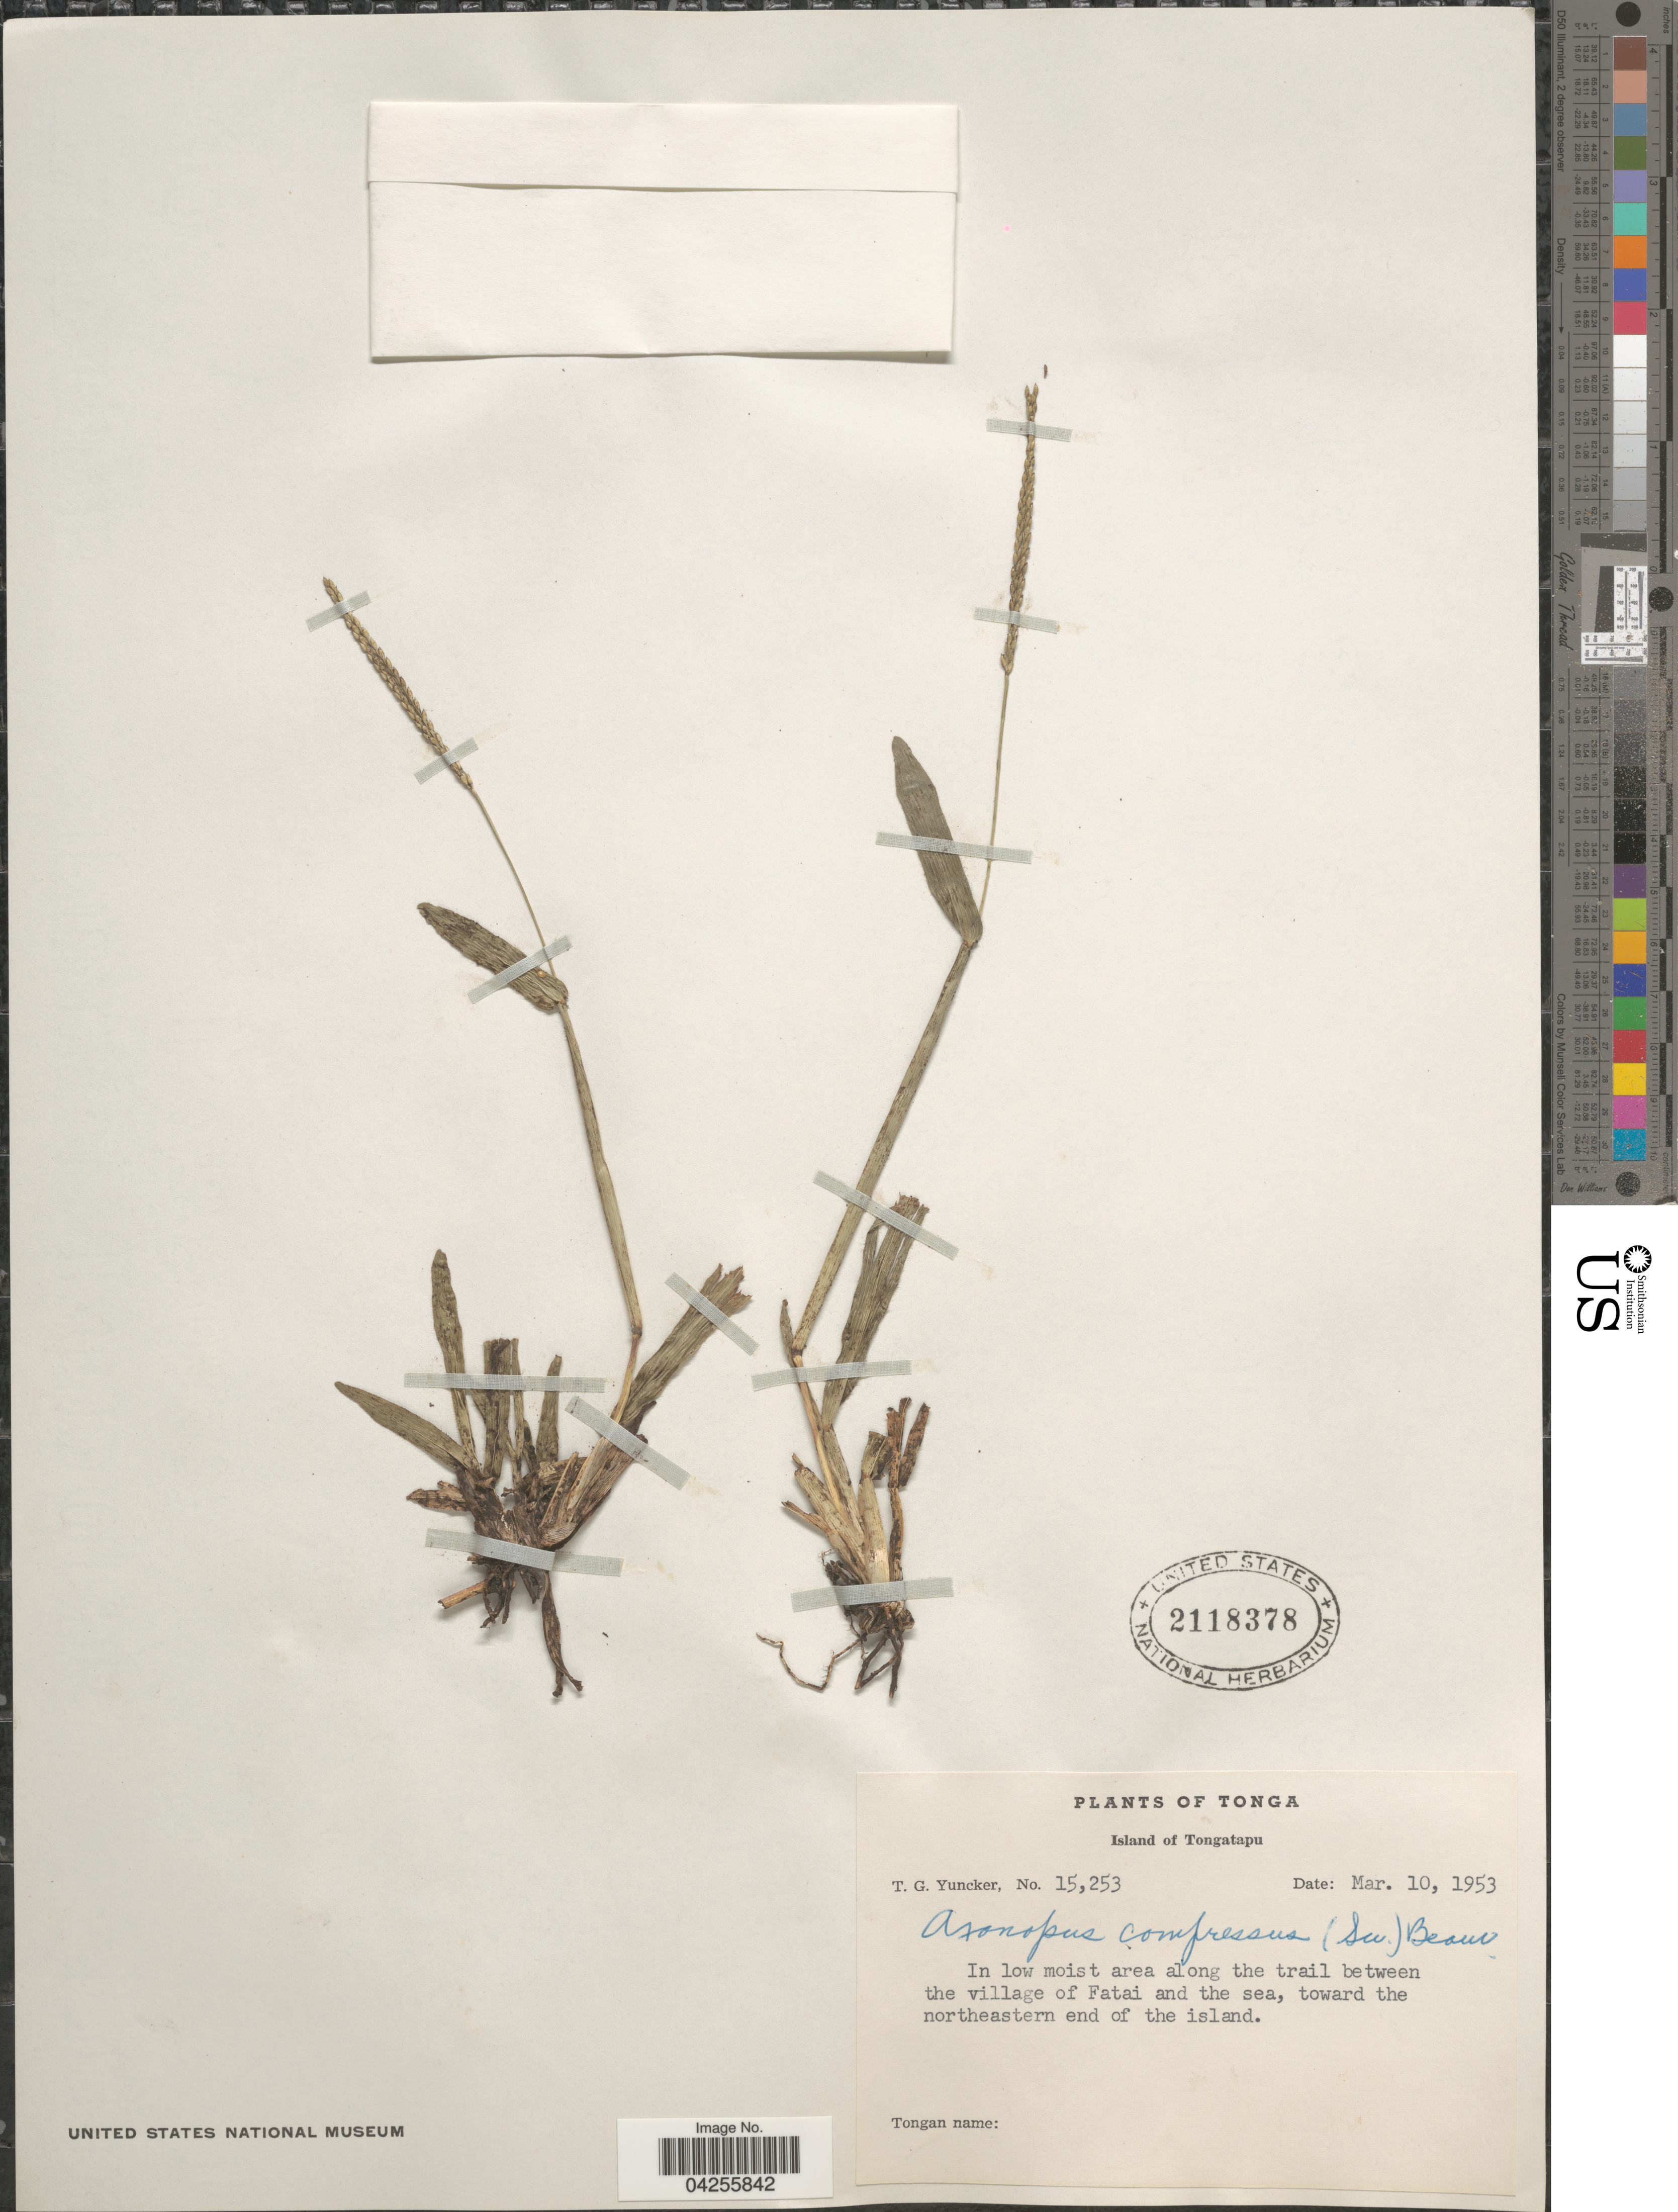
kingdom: Plantae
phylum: Tracheophyta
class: Liliopsida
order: Poales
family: Poaceae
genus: Axonopus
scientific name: Axonopus compressus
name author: (Sw.) P. Beauv.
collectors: T. G. Yuncker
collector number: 15,253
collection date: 1953-03-10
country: Tonga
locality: Island of Tongatapu. In low moist area along the trail between the village of Fatai and the sea, toward the northeastern end of the island.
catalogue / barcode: US 2118378